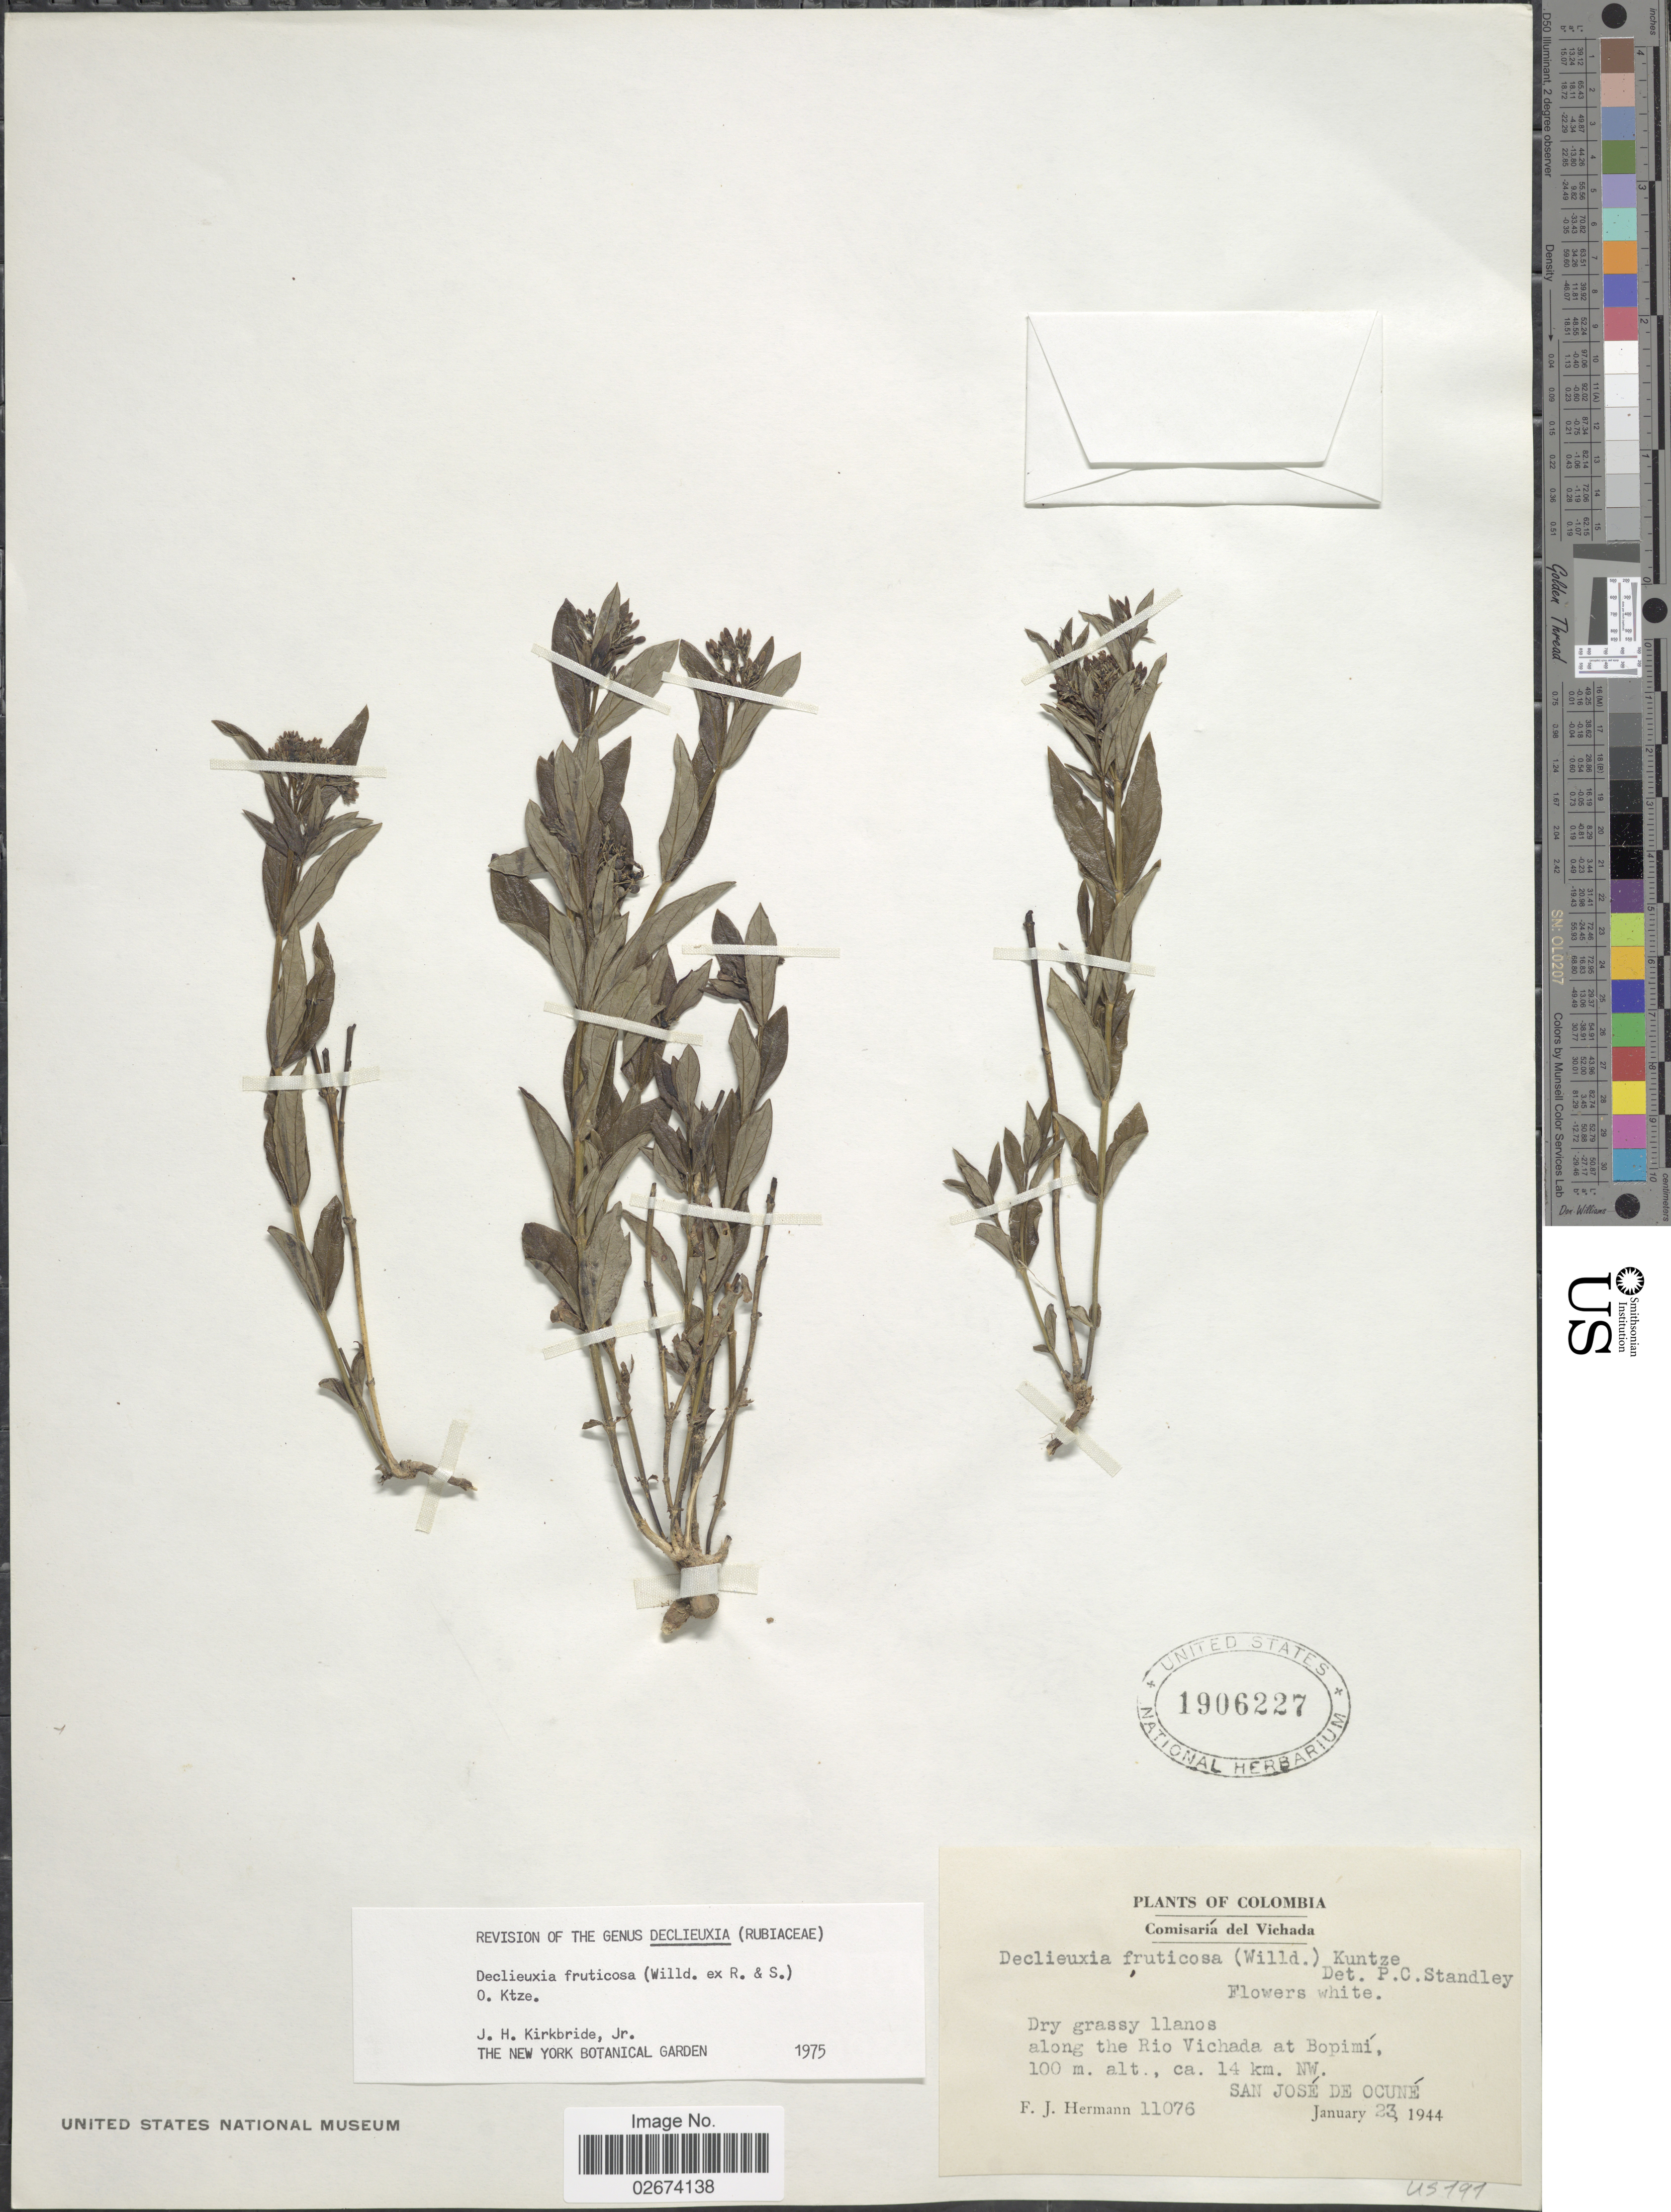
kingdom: Plantae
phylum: Tracheophyta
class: Magnoliopsida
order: Gentianales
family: Rubiaceae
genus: Declieuxia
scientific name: Declieuxia fruticosa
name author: (Willd. ex Roem. & Schult.) Kuntze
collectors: F. J. Hermann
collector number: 11076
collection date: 1944-01-23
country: Colombia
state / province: Vichada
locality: Comisaría del Vichada, Dry grassy llanos along the Rio Vichada at Bopimí., ca 14 km NW San José de Ocuné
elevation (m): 100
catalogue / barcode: US 1906227